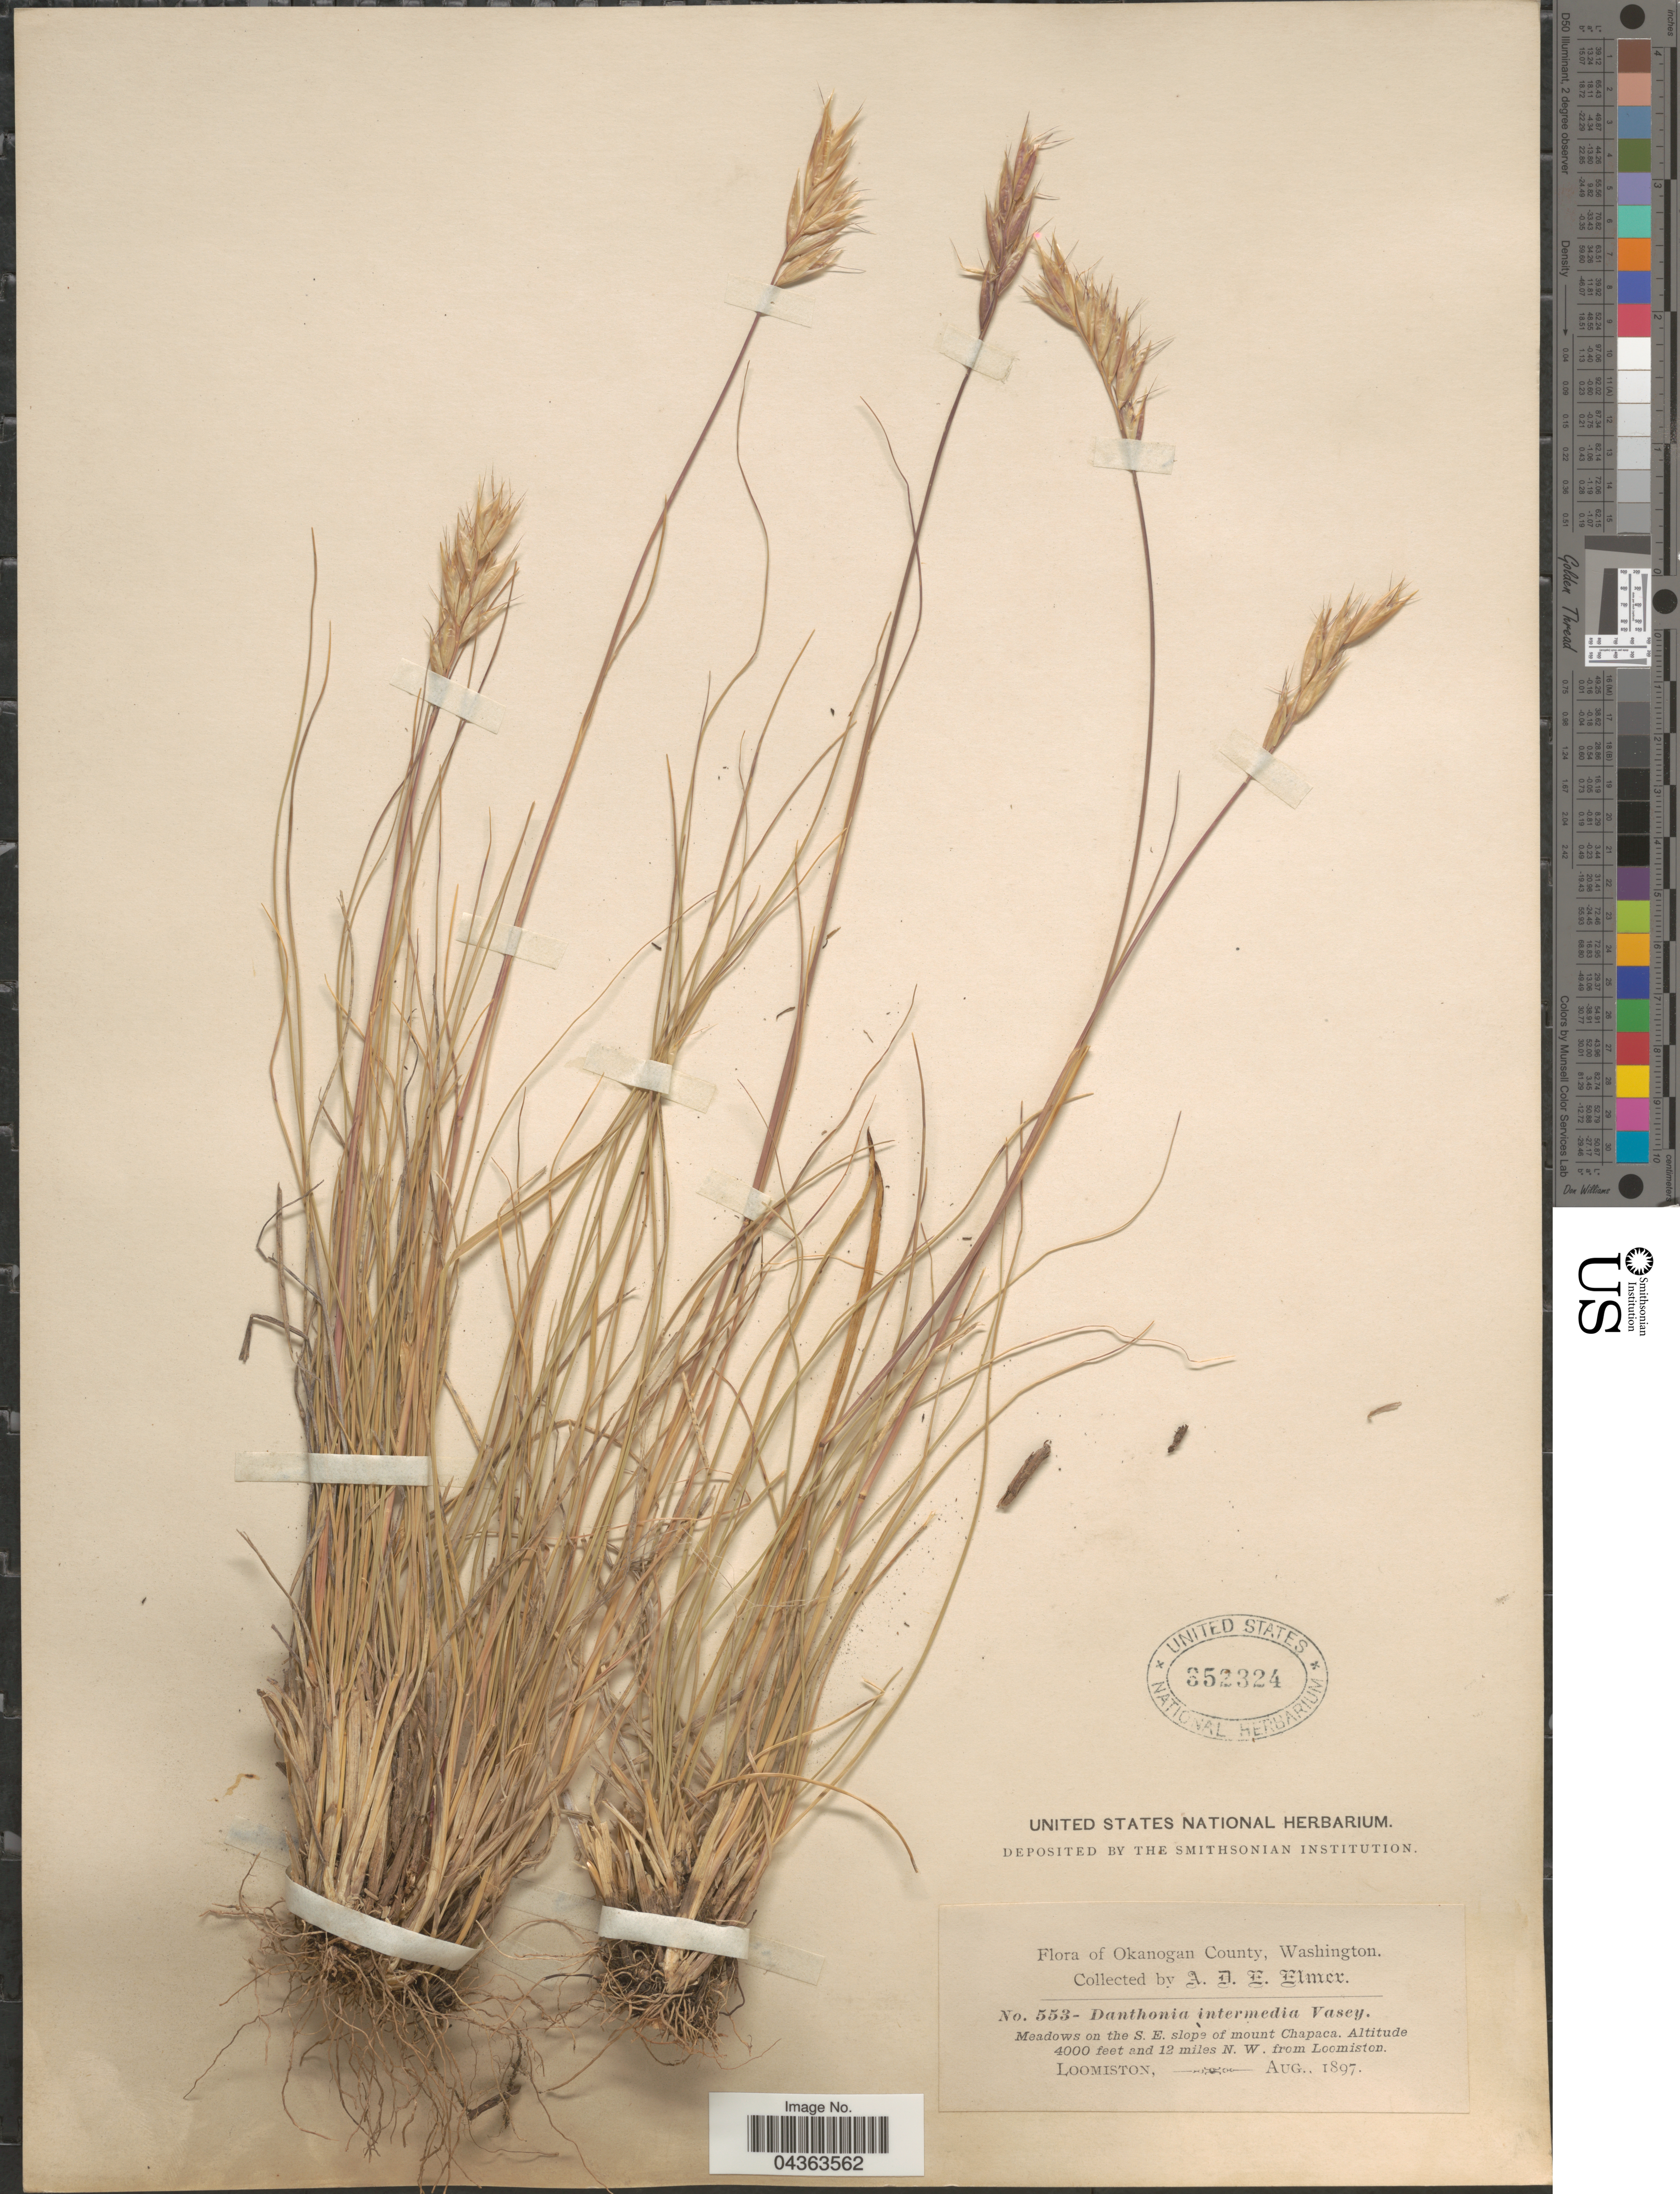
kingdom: Plantae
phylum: Tracheophyta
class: Liliopsida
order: Poales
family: Poaceae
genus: Danthonia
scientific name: Danthonia intermedia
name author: Vasey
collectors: A. D. E. Elmer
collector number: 553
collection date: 1897-08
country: United States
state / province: Washington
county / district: Okanogan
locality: Okanogan County. Meadows on the S.E. slope of mount Chapaca. 12 miles N.W. from Loomiston.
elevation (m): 1219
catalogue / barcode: US 352324